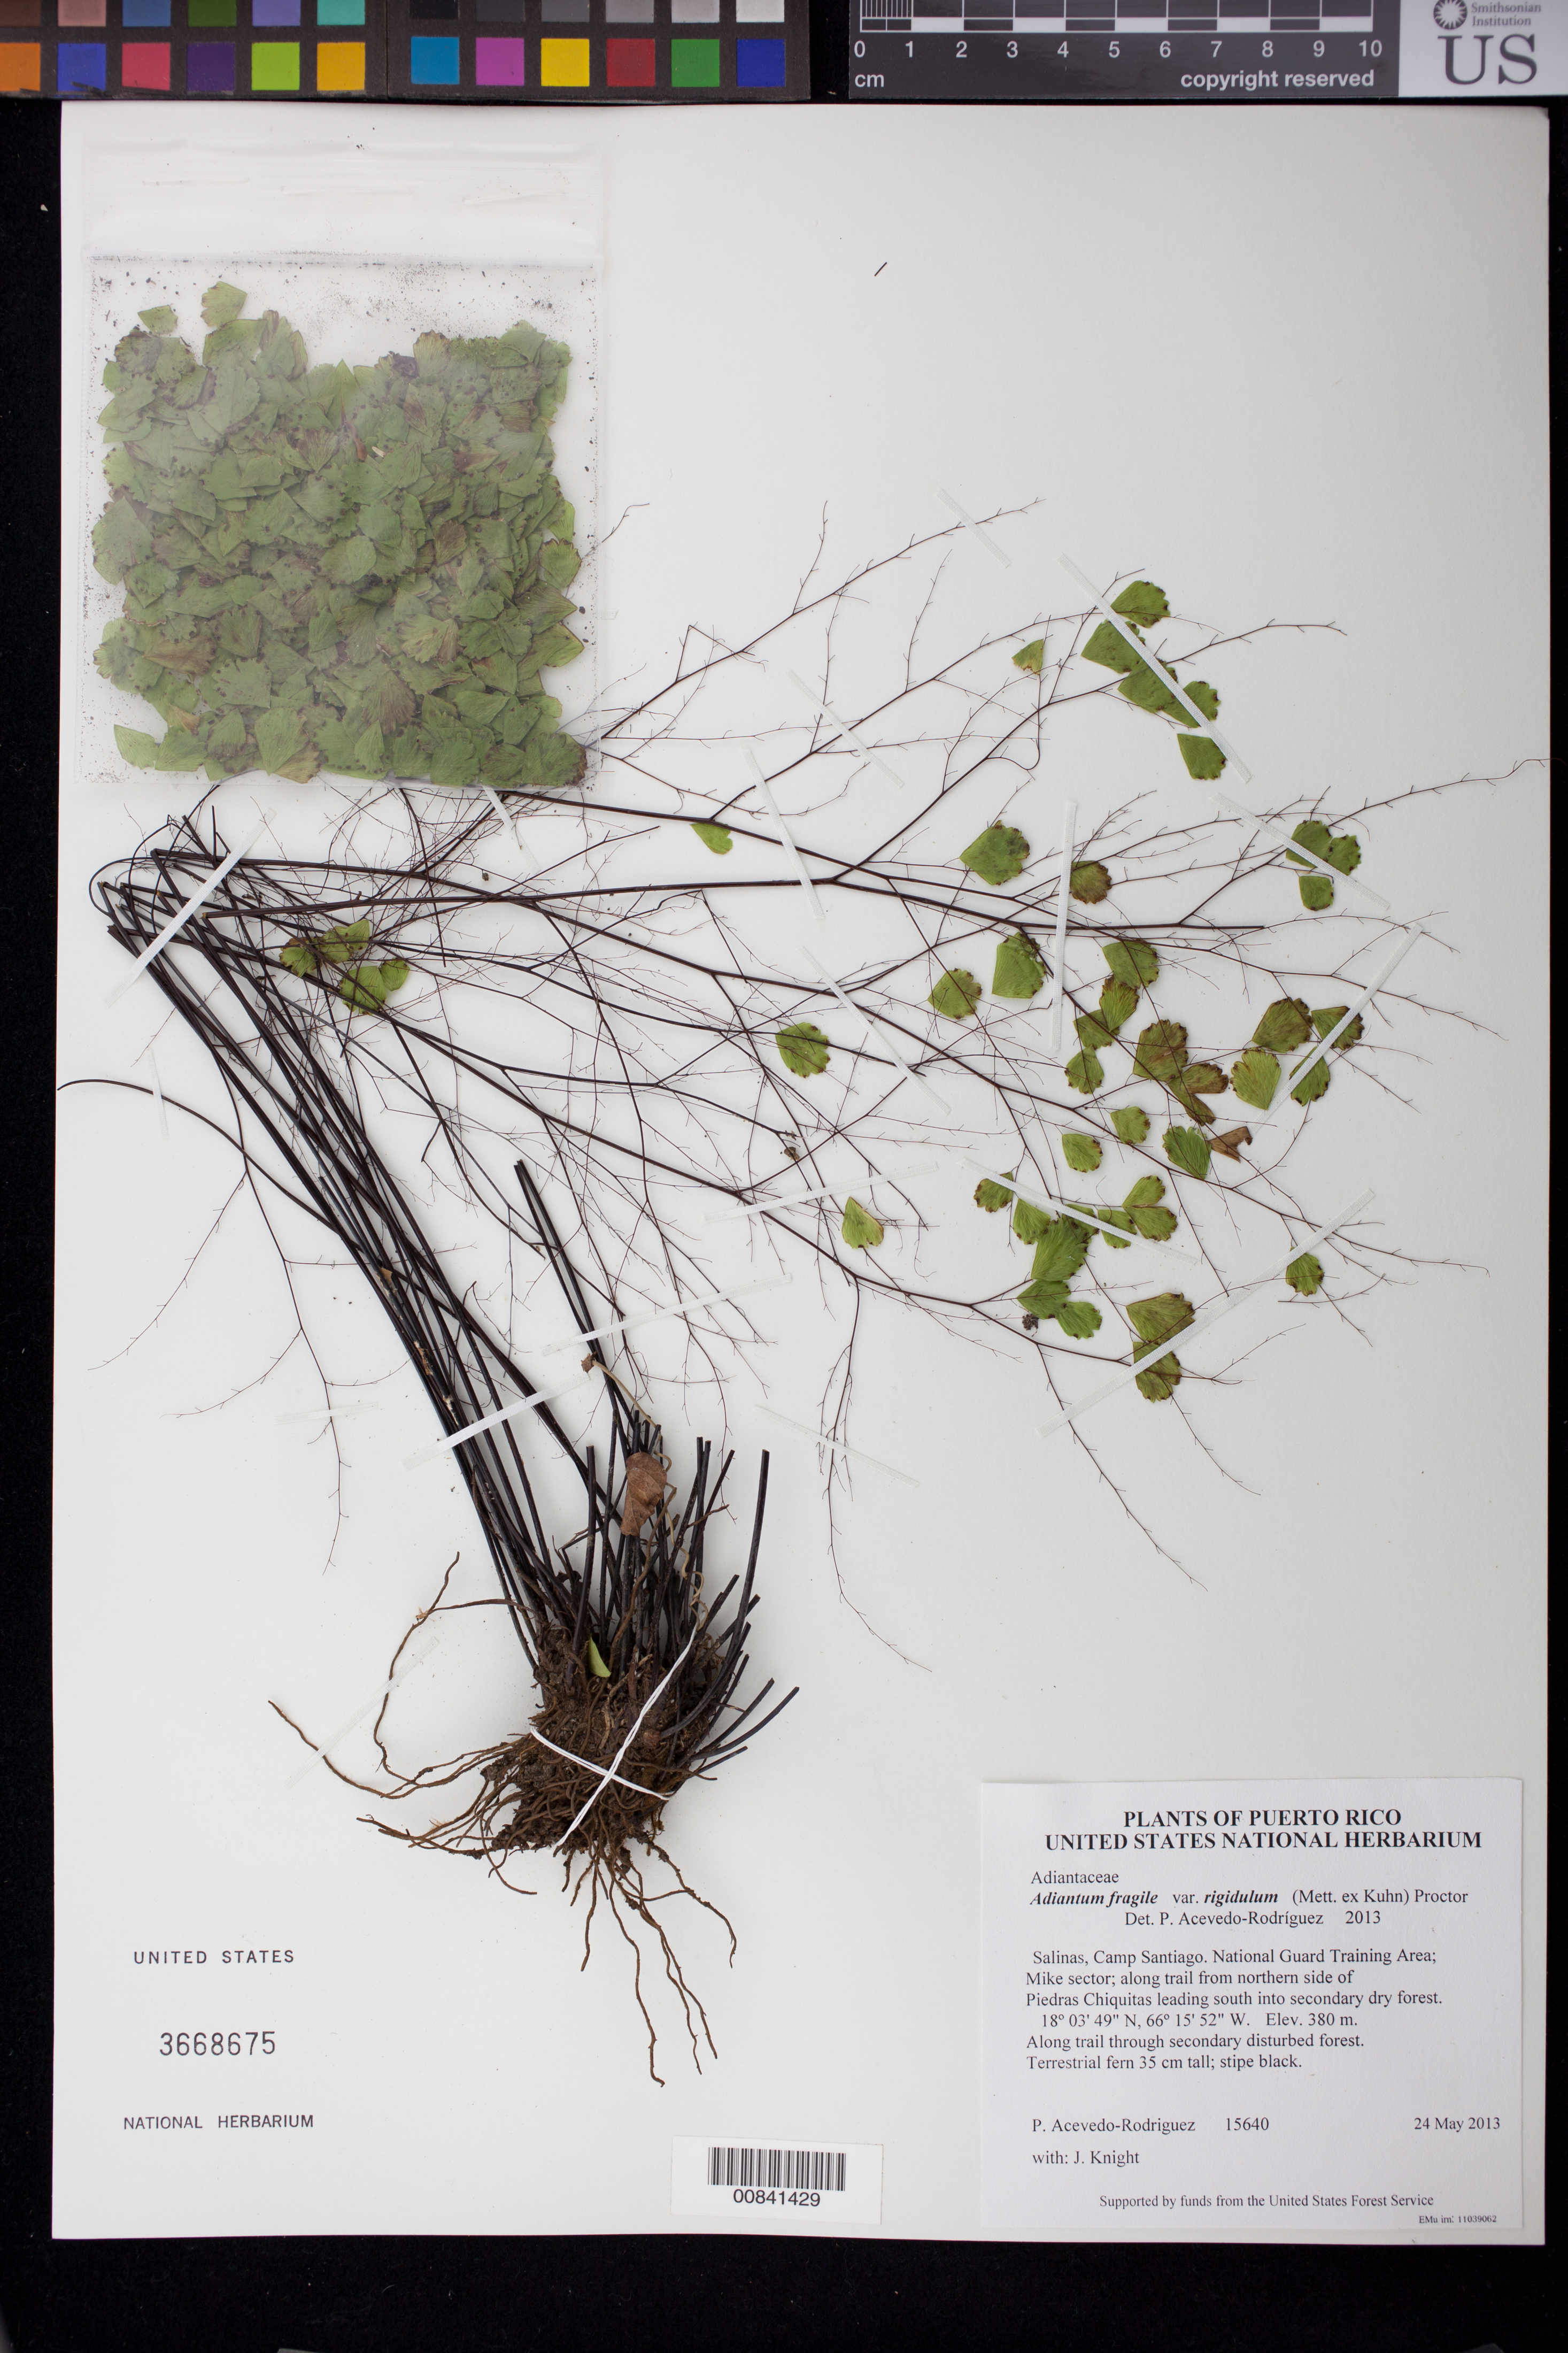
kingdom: Plantae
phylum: Tracheophyta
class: Polypodiopsida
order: Polypodiales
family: Pteridaceae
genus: Adiantum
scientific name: Adiantum fragile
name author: Sw.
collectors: P. Acevedo-Rodr. & J. Knight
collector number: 15640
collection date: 2013-05-24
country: Puerto Rico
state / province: Salinas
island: Puerto Rico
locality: Camp Santiago. National Guard Training Area; Mike sector; along trail from northern side of Piedras Chiquitas leading south into secondary dry forest.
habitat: Along trail through secondary disturbed forest.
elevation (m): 380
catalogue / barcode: US 3668675